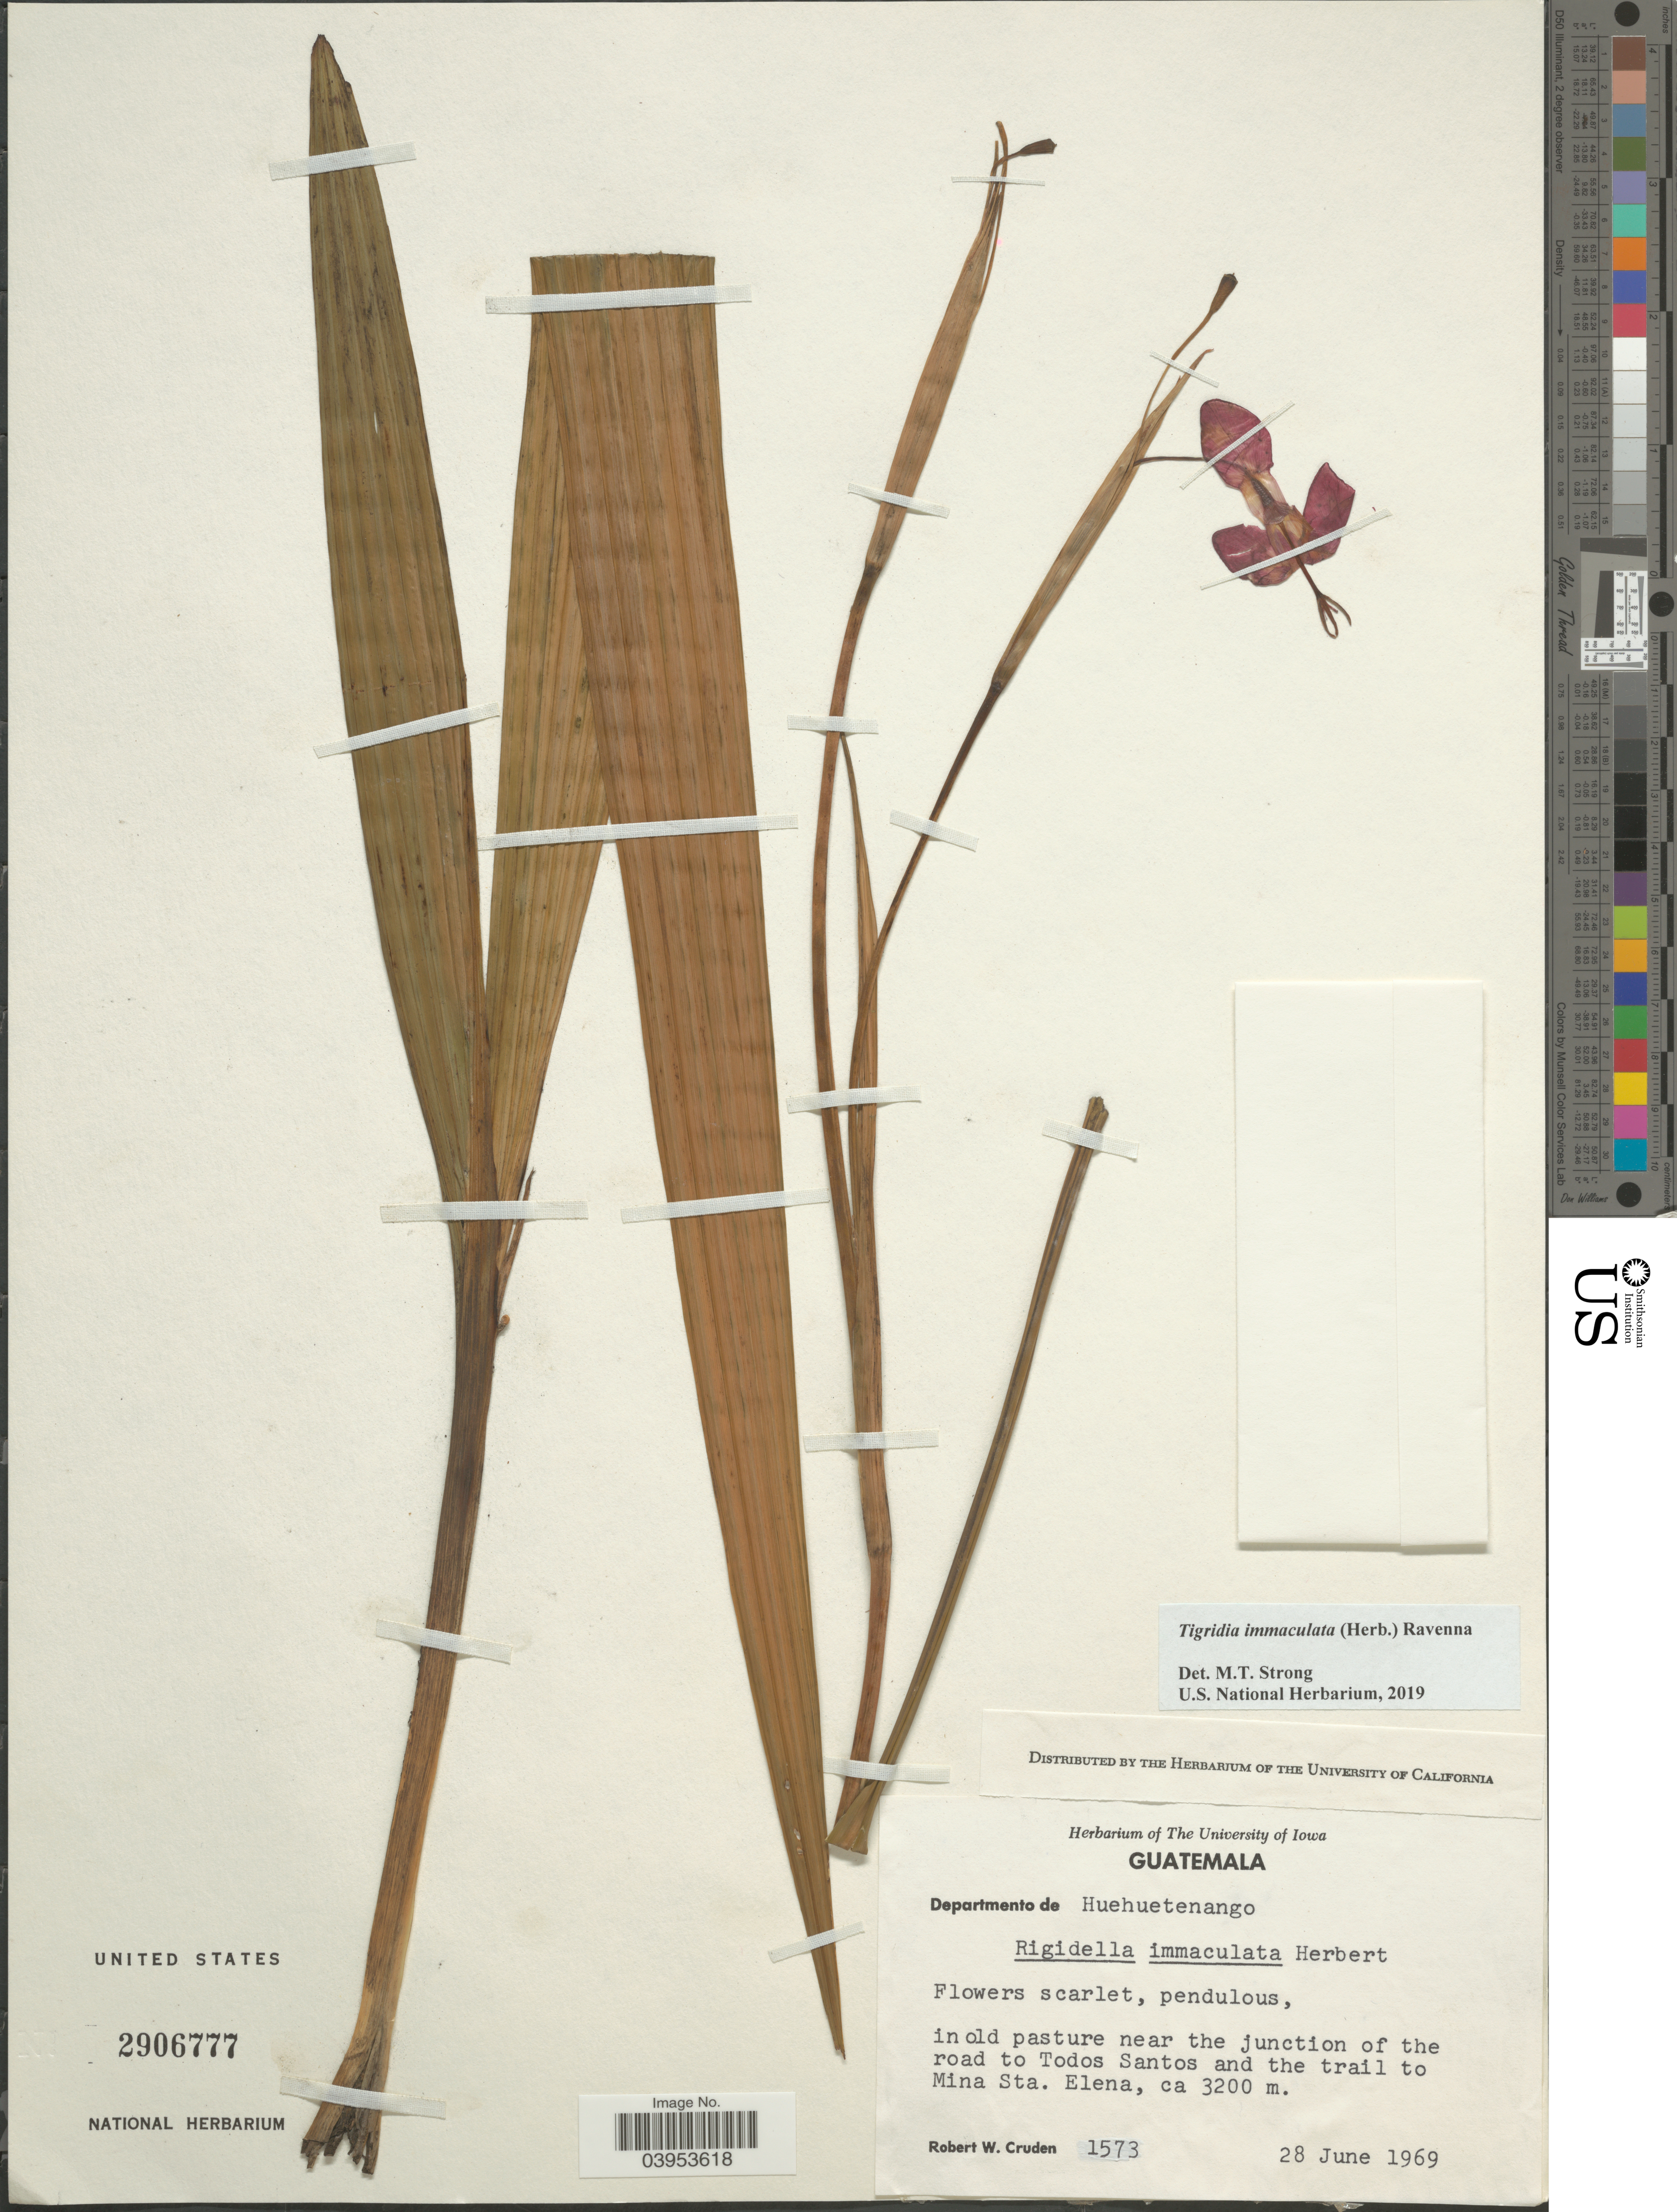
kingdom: Plantae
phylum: Tracheophyta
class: Liliopsida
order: Asparagales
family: Iridaceae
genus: Tigridia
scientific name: Tigridia immaculata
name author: (Herb.) Ravenna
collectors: R. W. Cruden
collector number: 1573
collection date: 1969-06-28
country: Guatemala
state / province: Huehuetenango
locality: Departamento de Huehuetenango. In old pasture near the junction of the road to Todos Santos and the trail to Mina Sta. Elena.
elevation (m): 3200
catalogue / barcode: US 2906777